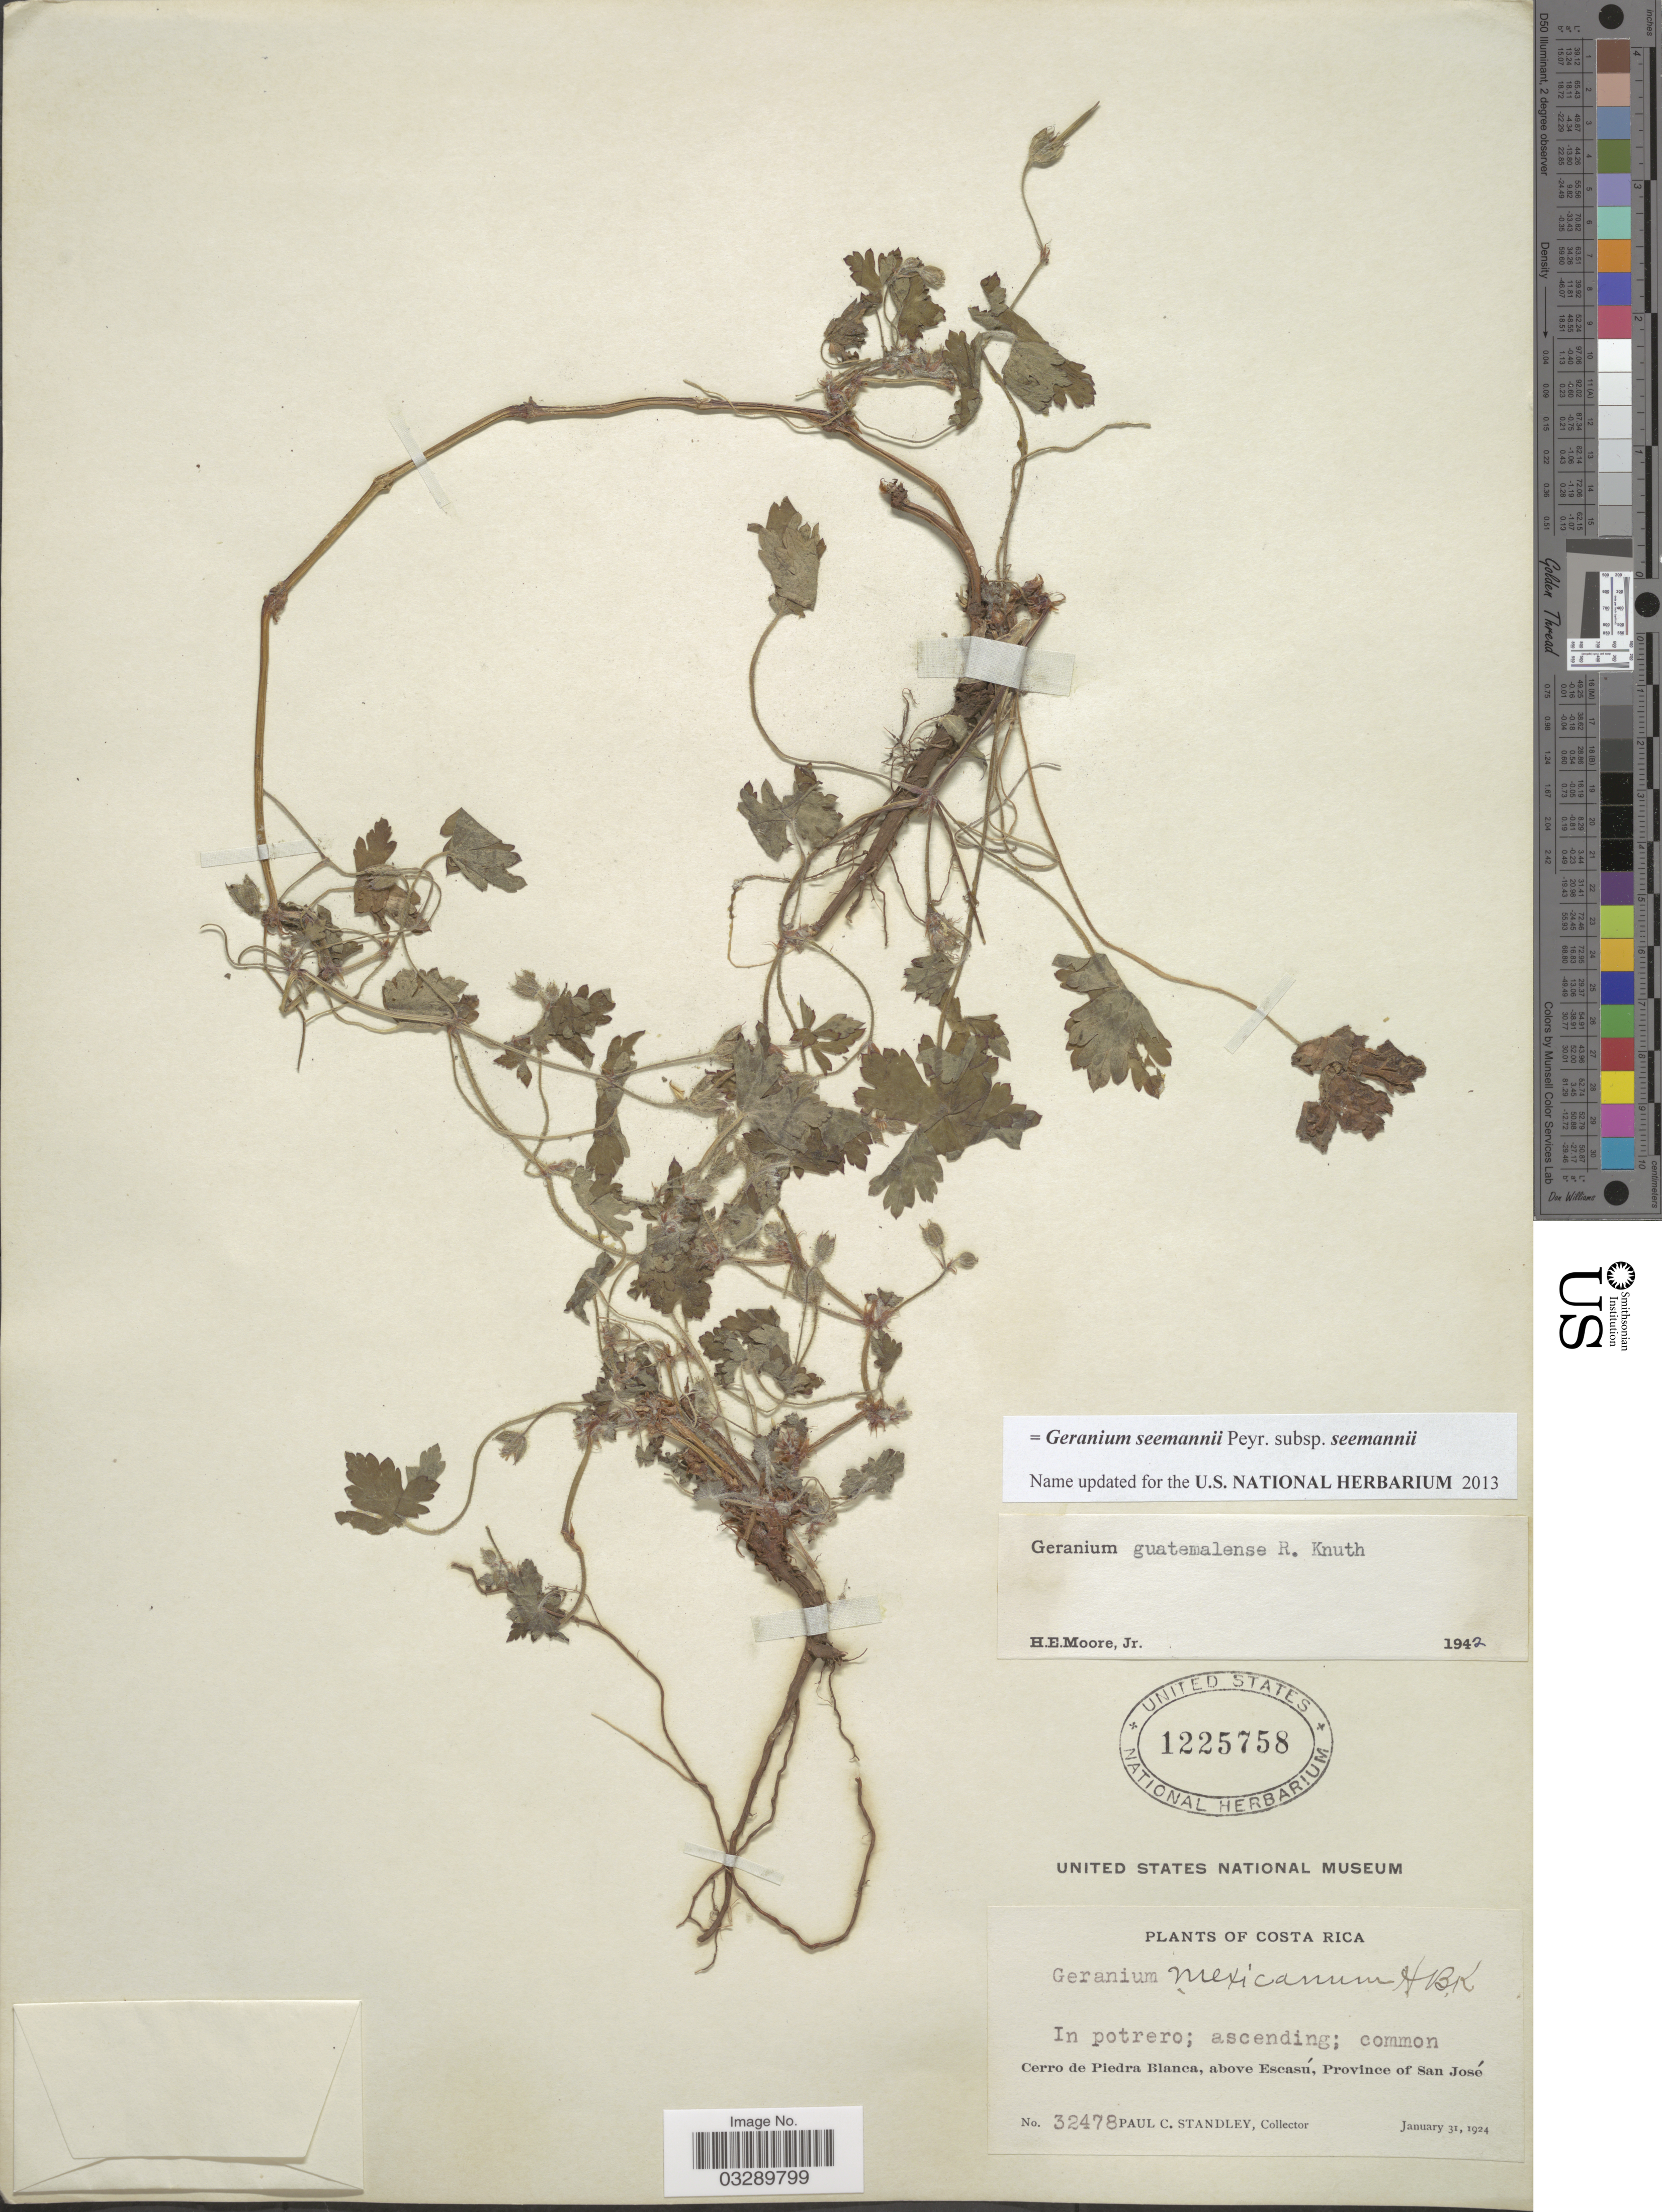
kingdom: Plantae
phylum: Tracheophyta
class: Magnoliopsida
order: Geraniales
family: Geraniaceae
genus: Geranium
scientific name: Geranium seemannii subsp. seemannii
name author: Peyr.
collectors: P. C. Standley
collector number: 3247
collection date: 1924-01-31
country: Costa Rica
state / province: San José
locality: In potrero. Cerro de Piedra Blanca, above Escasú.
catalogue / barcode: US 1225758